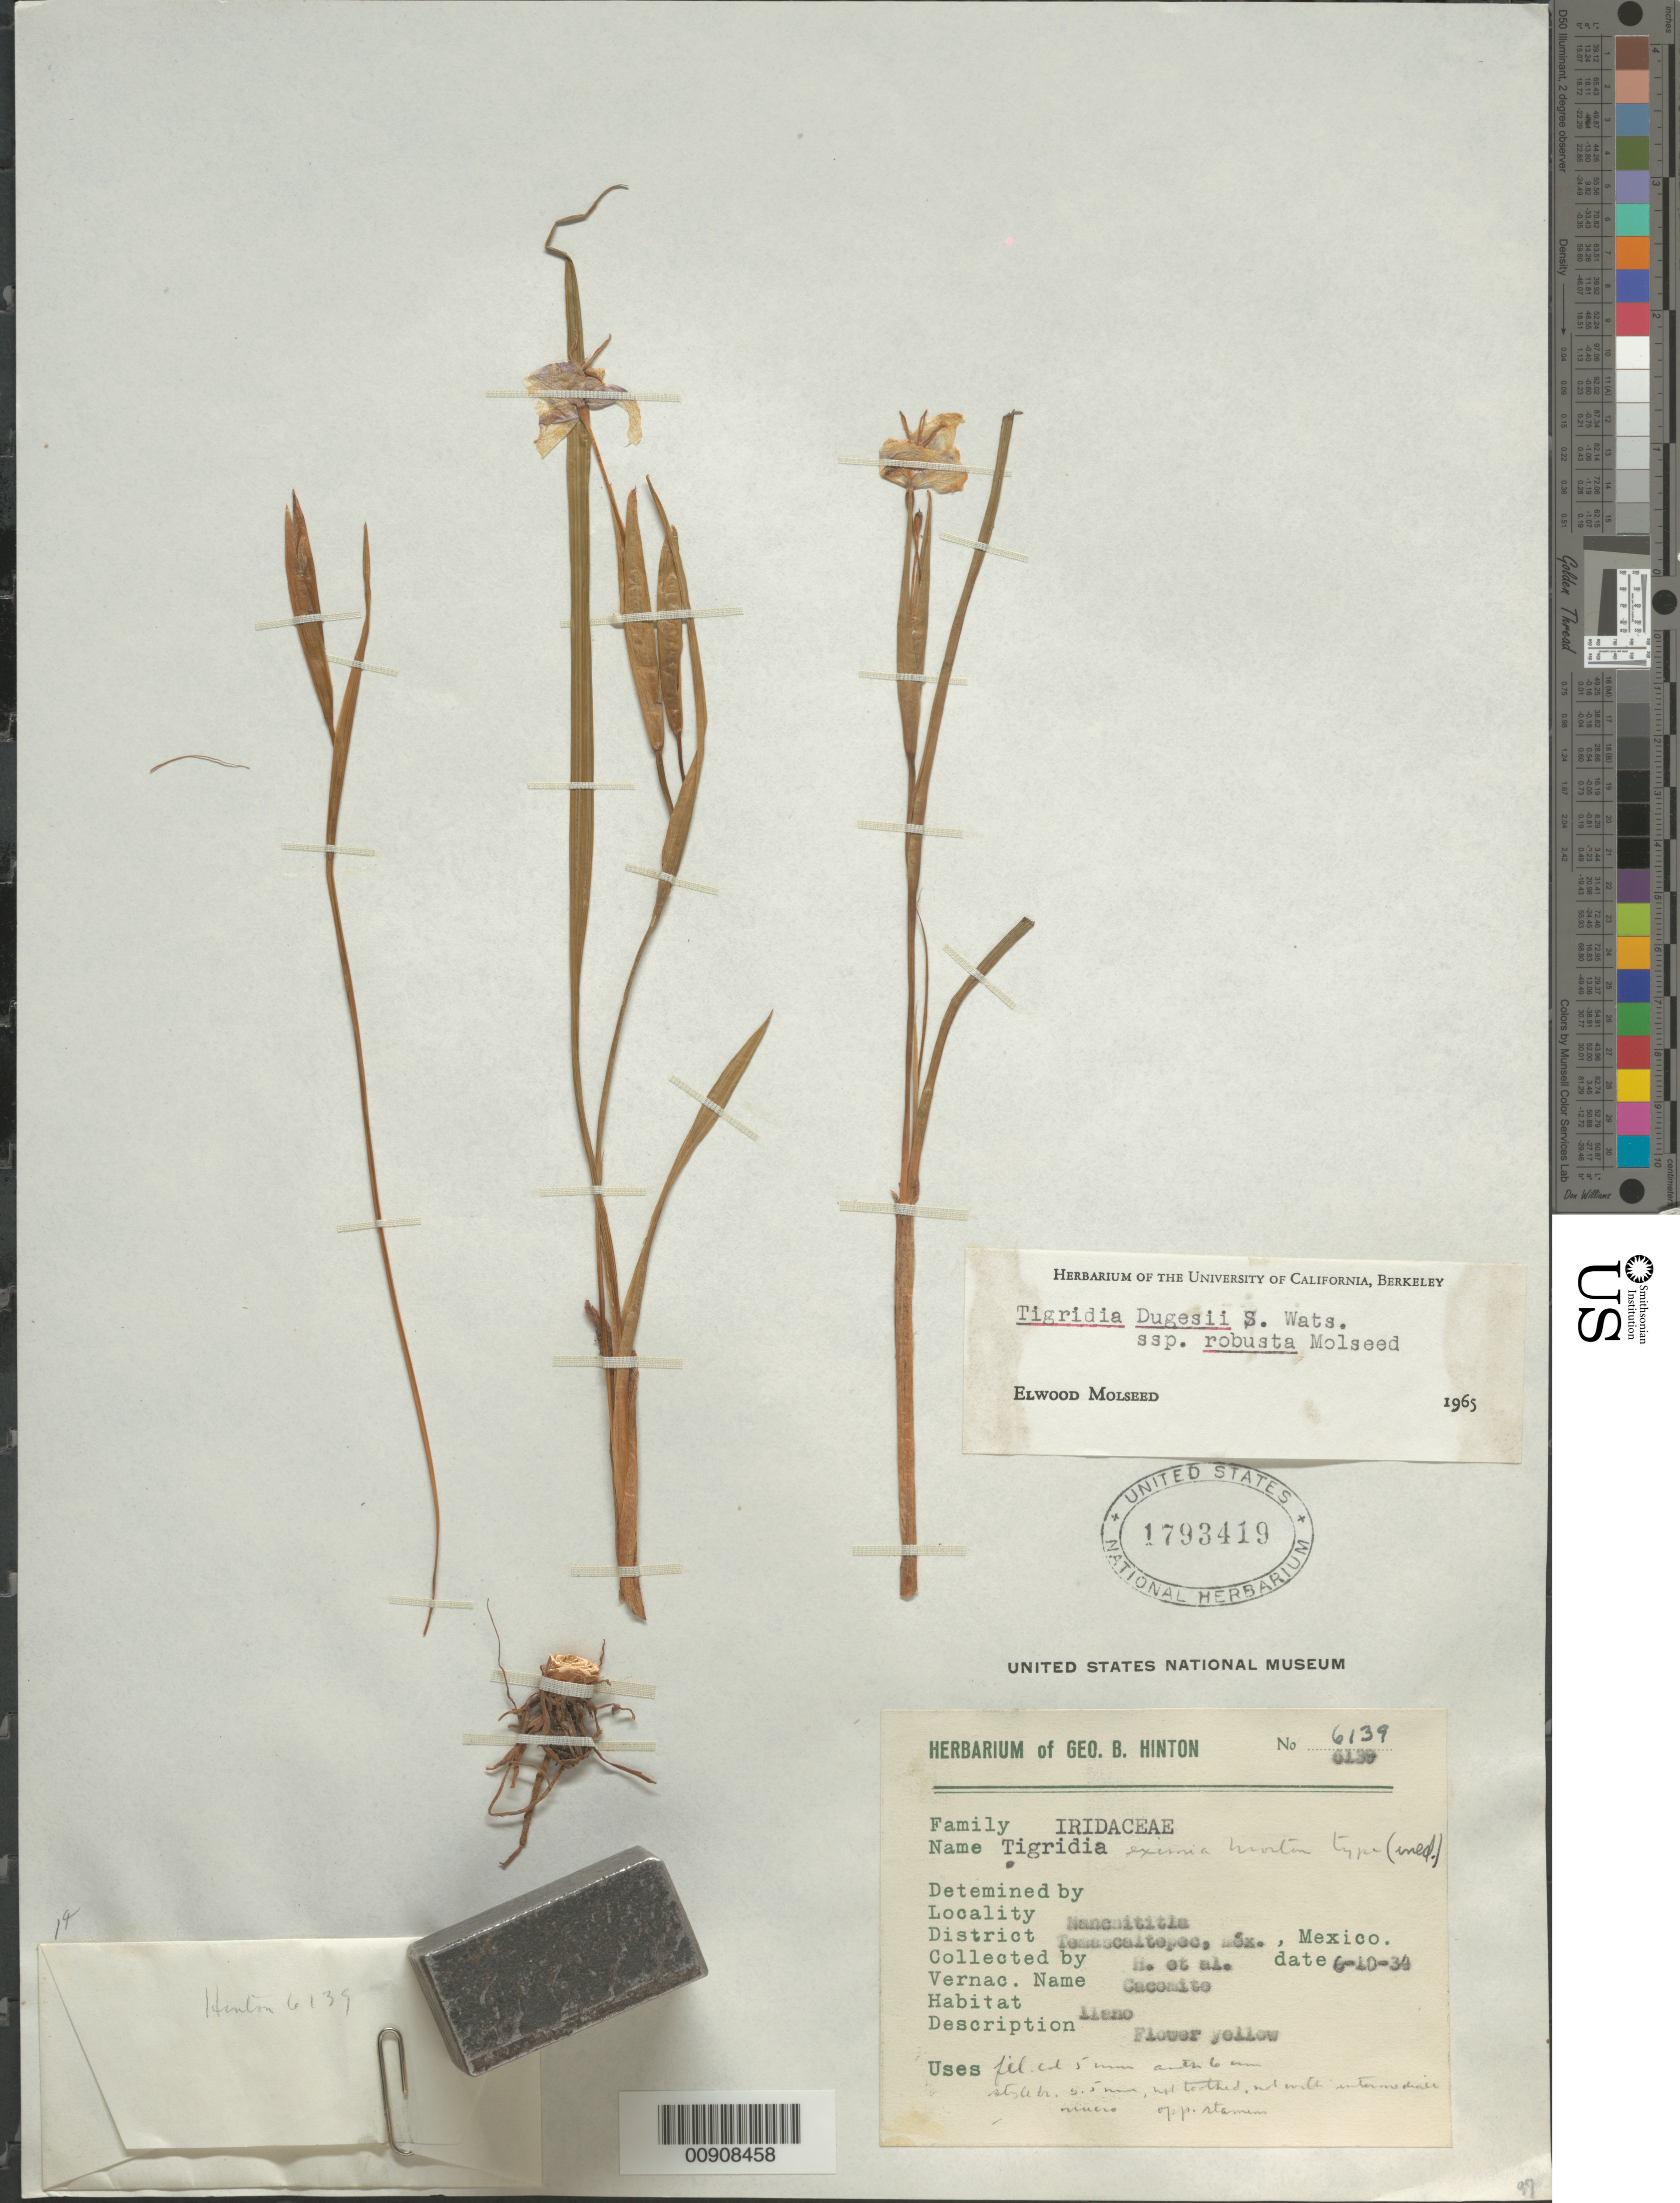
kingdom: Plantae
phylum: Tracheophyta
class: Liliopsida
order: Asparagales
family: Iridaceae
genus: Tigridia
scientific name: Tigridia dugesii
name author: S. Watson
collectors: G. B. Hinton & et al.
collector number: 6139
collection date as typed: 06 Oct 1934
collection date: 1934-10-06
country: Mexico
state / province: México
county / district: Temascaltepec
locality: Nanchititla, District Temascaltepec, State of México.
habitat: Llano.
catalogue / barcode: US 1793419